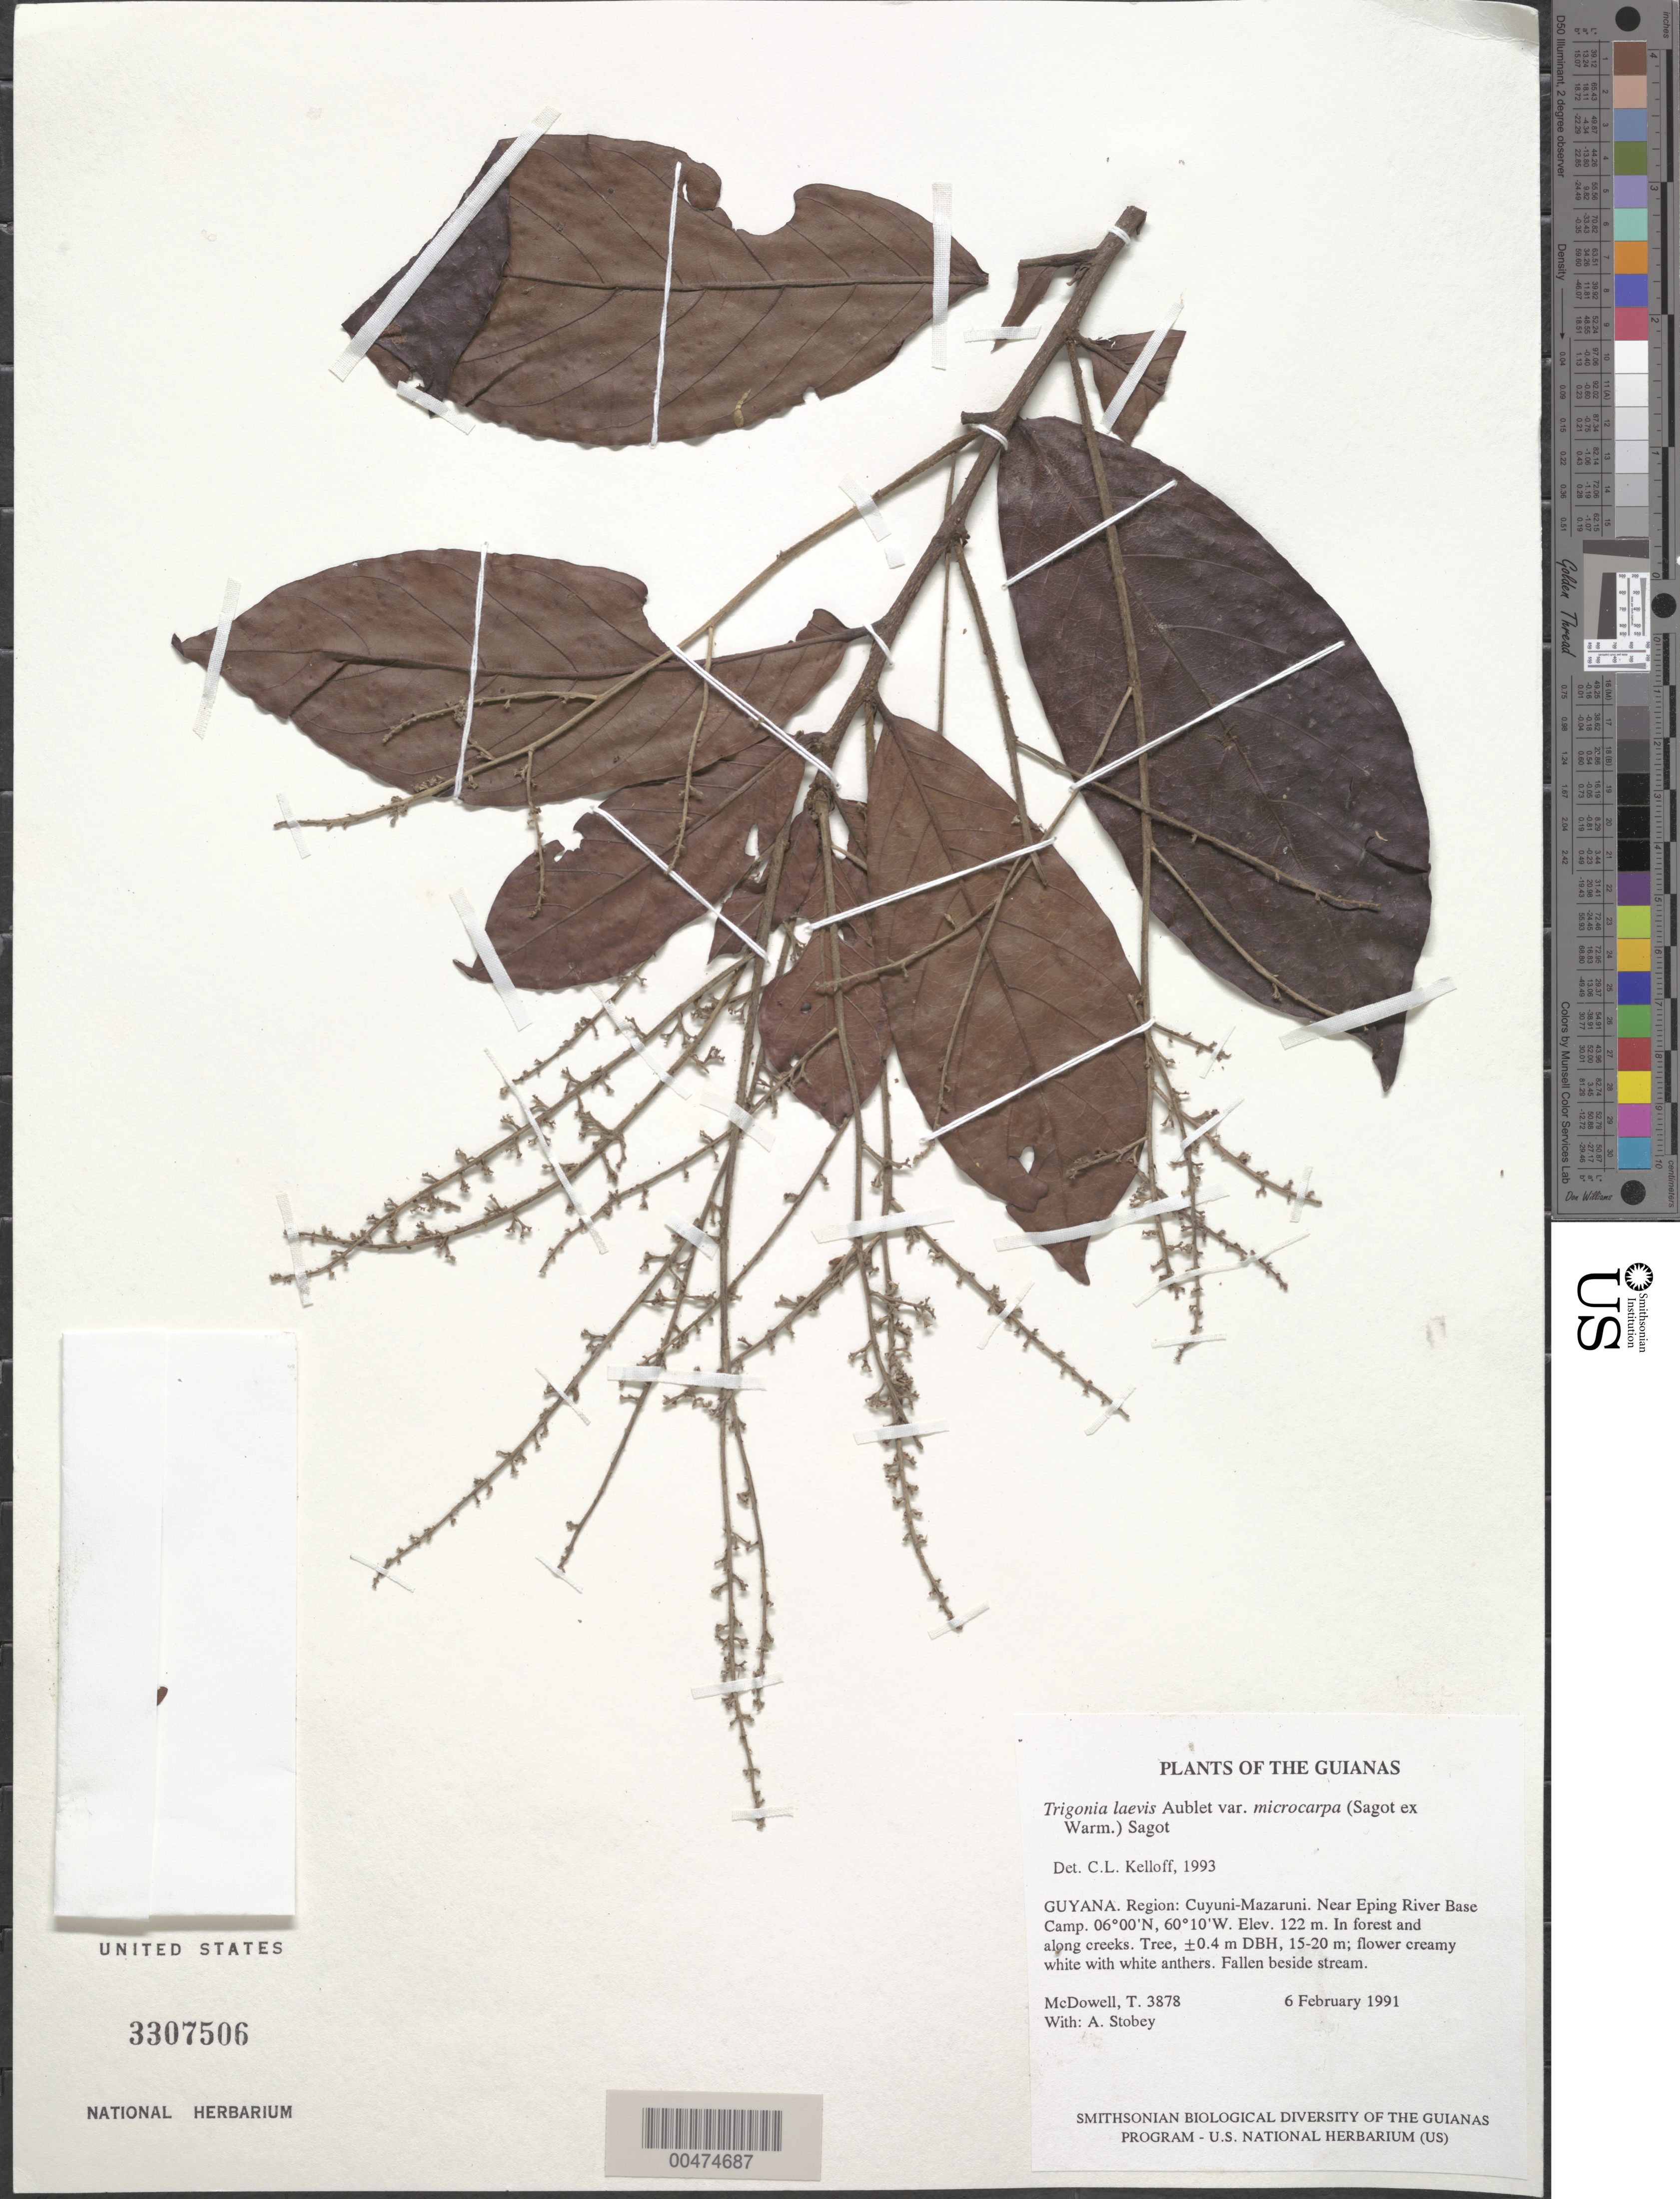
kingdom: Plantae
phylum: Tracheophyta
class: Magnoliopsida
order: Malpighiales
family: Trigoniaceae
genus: Trigonia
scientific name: Trigonia laevis var. microcarpa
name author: (Sagot ex Warm.) Sagot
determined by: Kelloff, Carol L., (US), Smithsonian Institution - National Museum of Natural History (UNITED STATES)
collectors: T. McDowell & A. Stobey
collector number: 3878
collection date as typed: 6 February 1991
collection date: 1991-02-06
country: Guyana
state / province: Cuyuni-Mazaruni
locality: Near Eping River Base Camp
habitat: In forest and along creeks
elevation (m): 122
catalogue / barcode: US 3307506